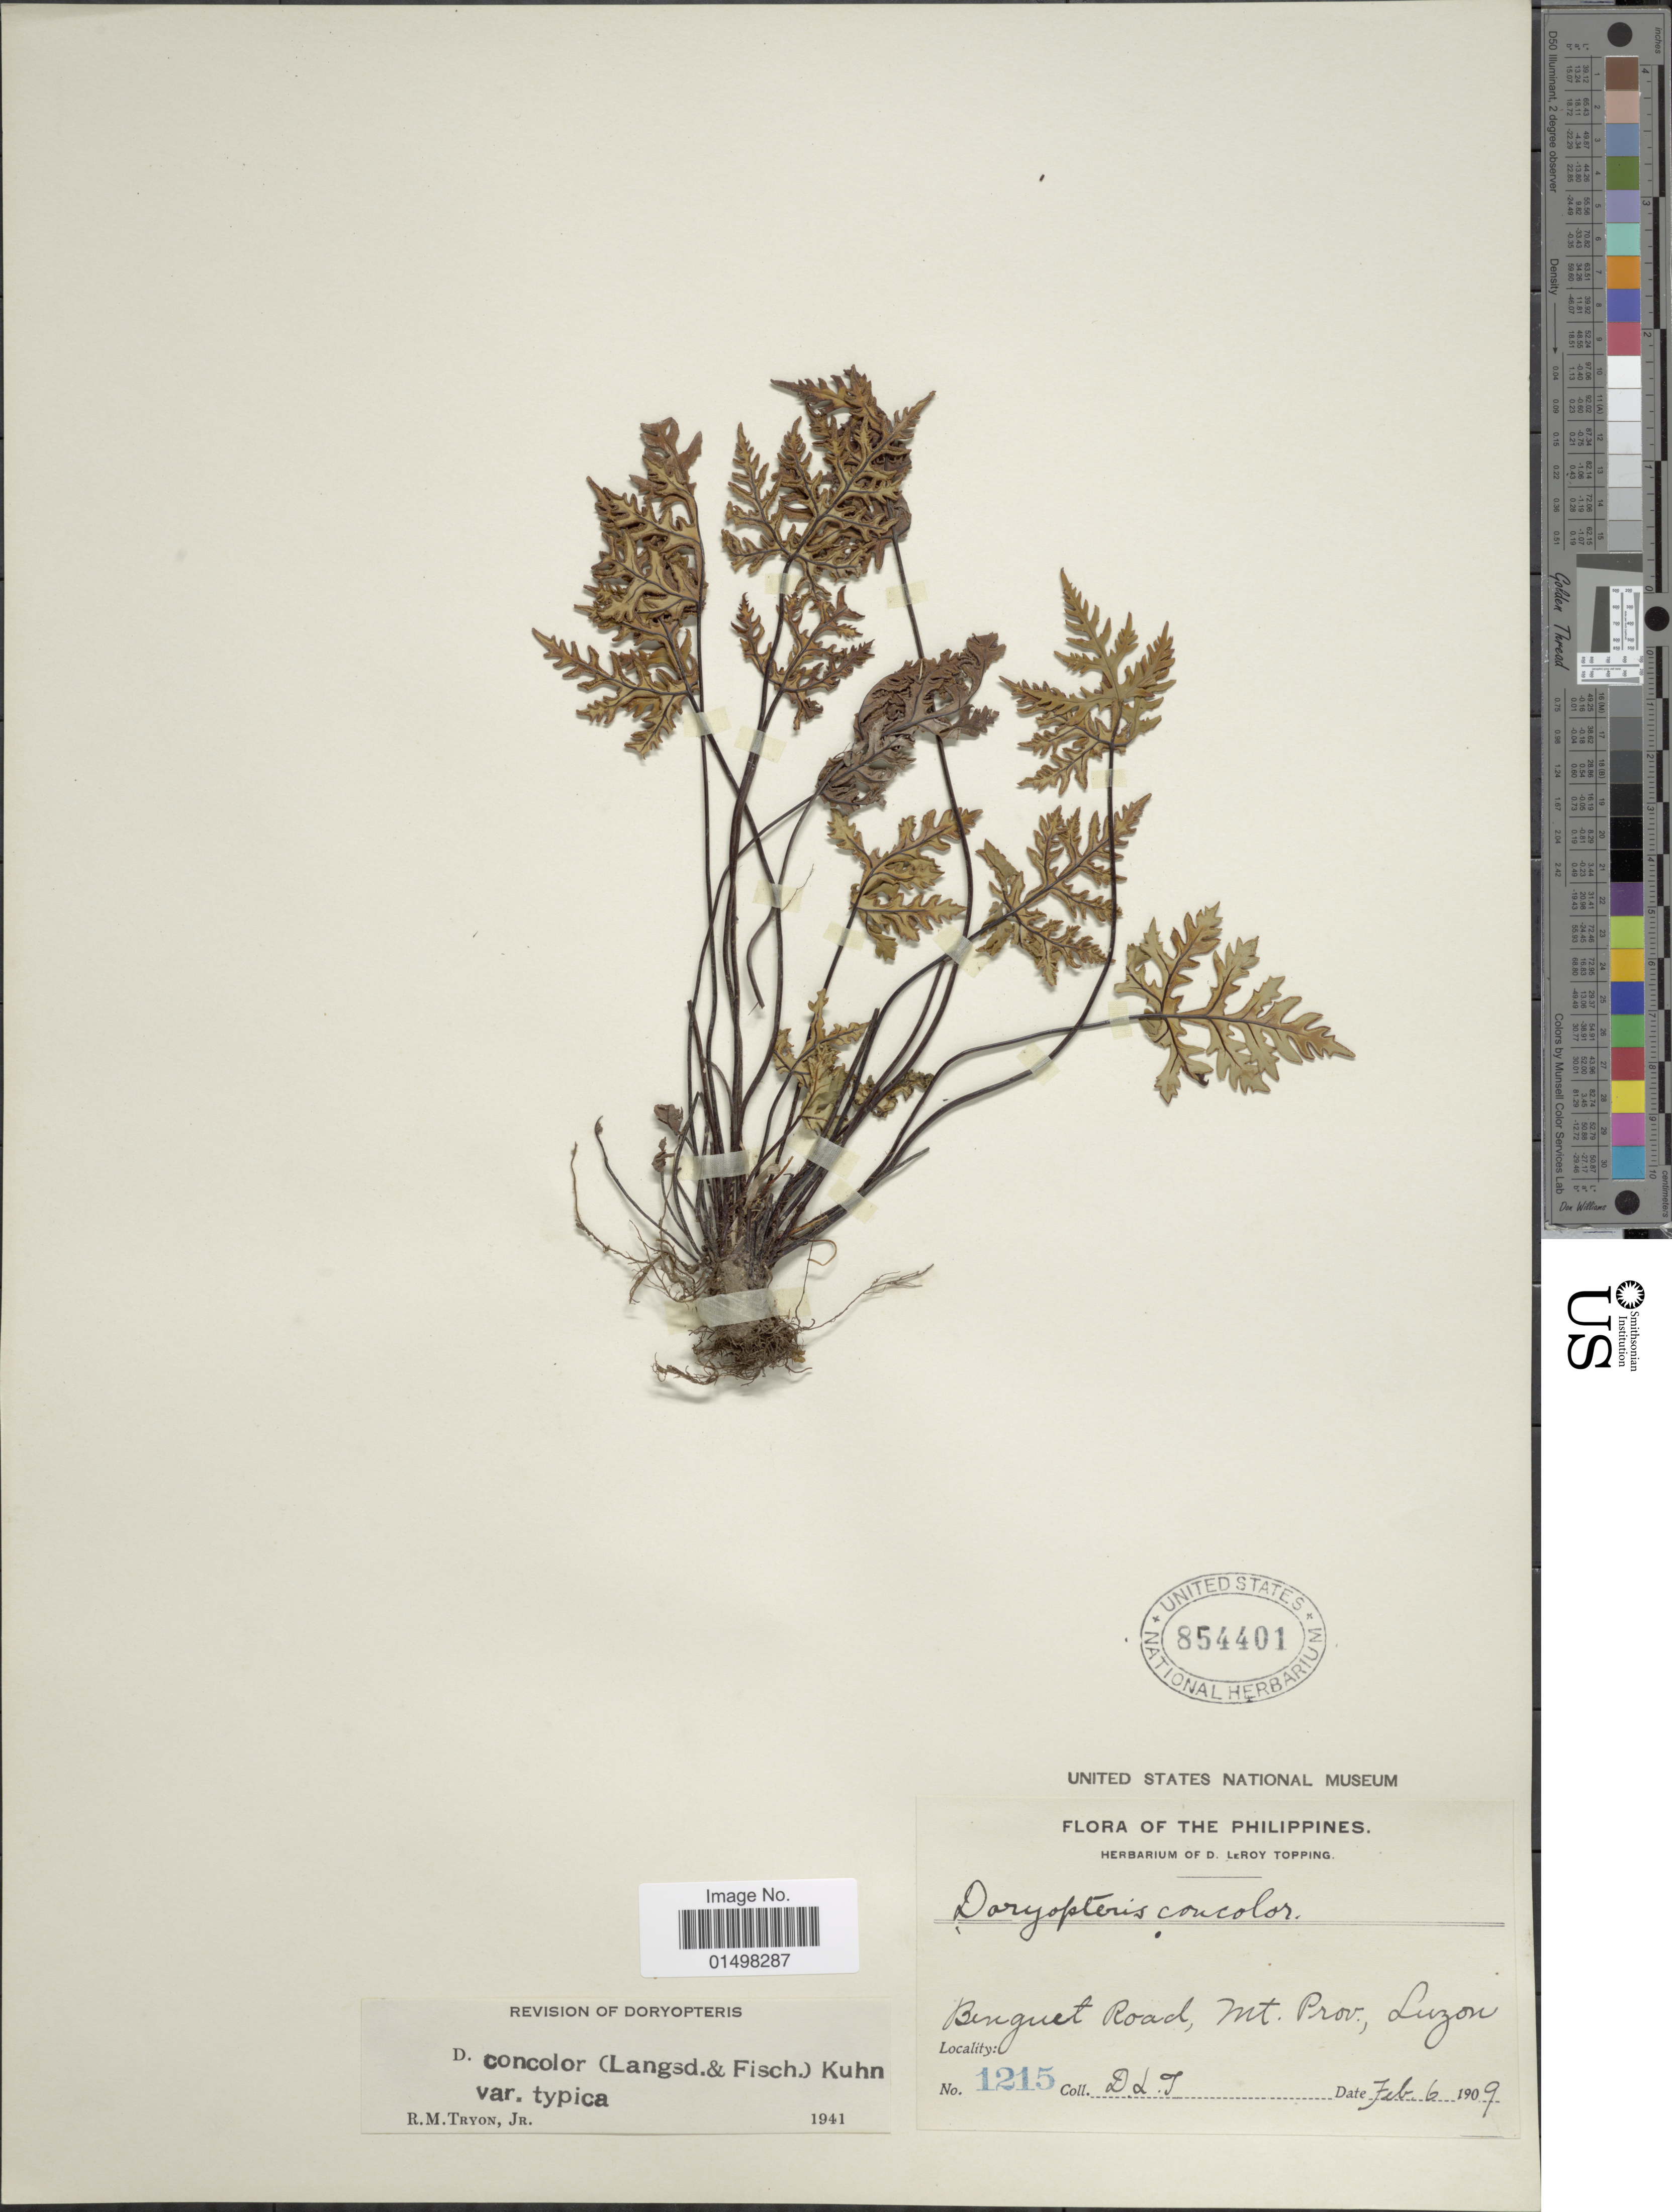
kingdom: Plantae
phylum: Tracheophyta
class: Polypodiopsida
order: Polypodiales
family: Pteridaceae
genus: Doryopteris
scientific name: Doryopteris concolor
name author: (Langsd. & Fisch.) Kuhn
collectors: D. L. Topping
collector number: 1215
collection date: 1909-02-06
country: Philippines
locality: Benguet Road, Mt. Prov. Luzon.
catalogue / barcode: US 854401